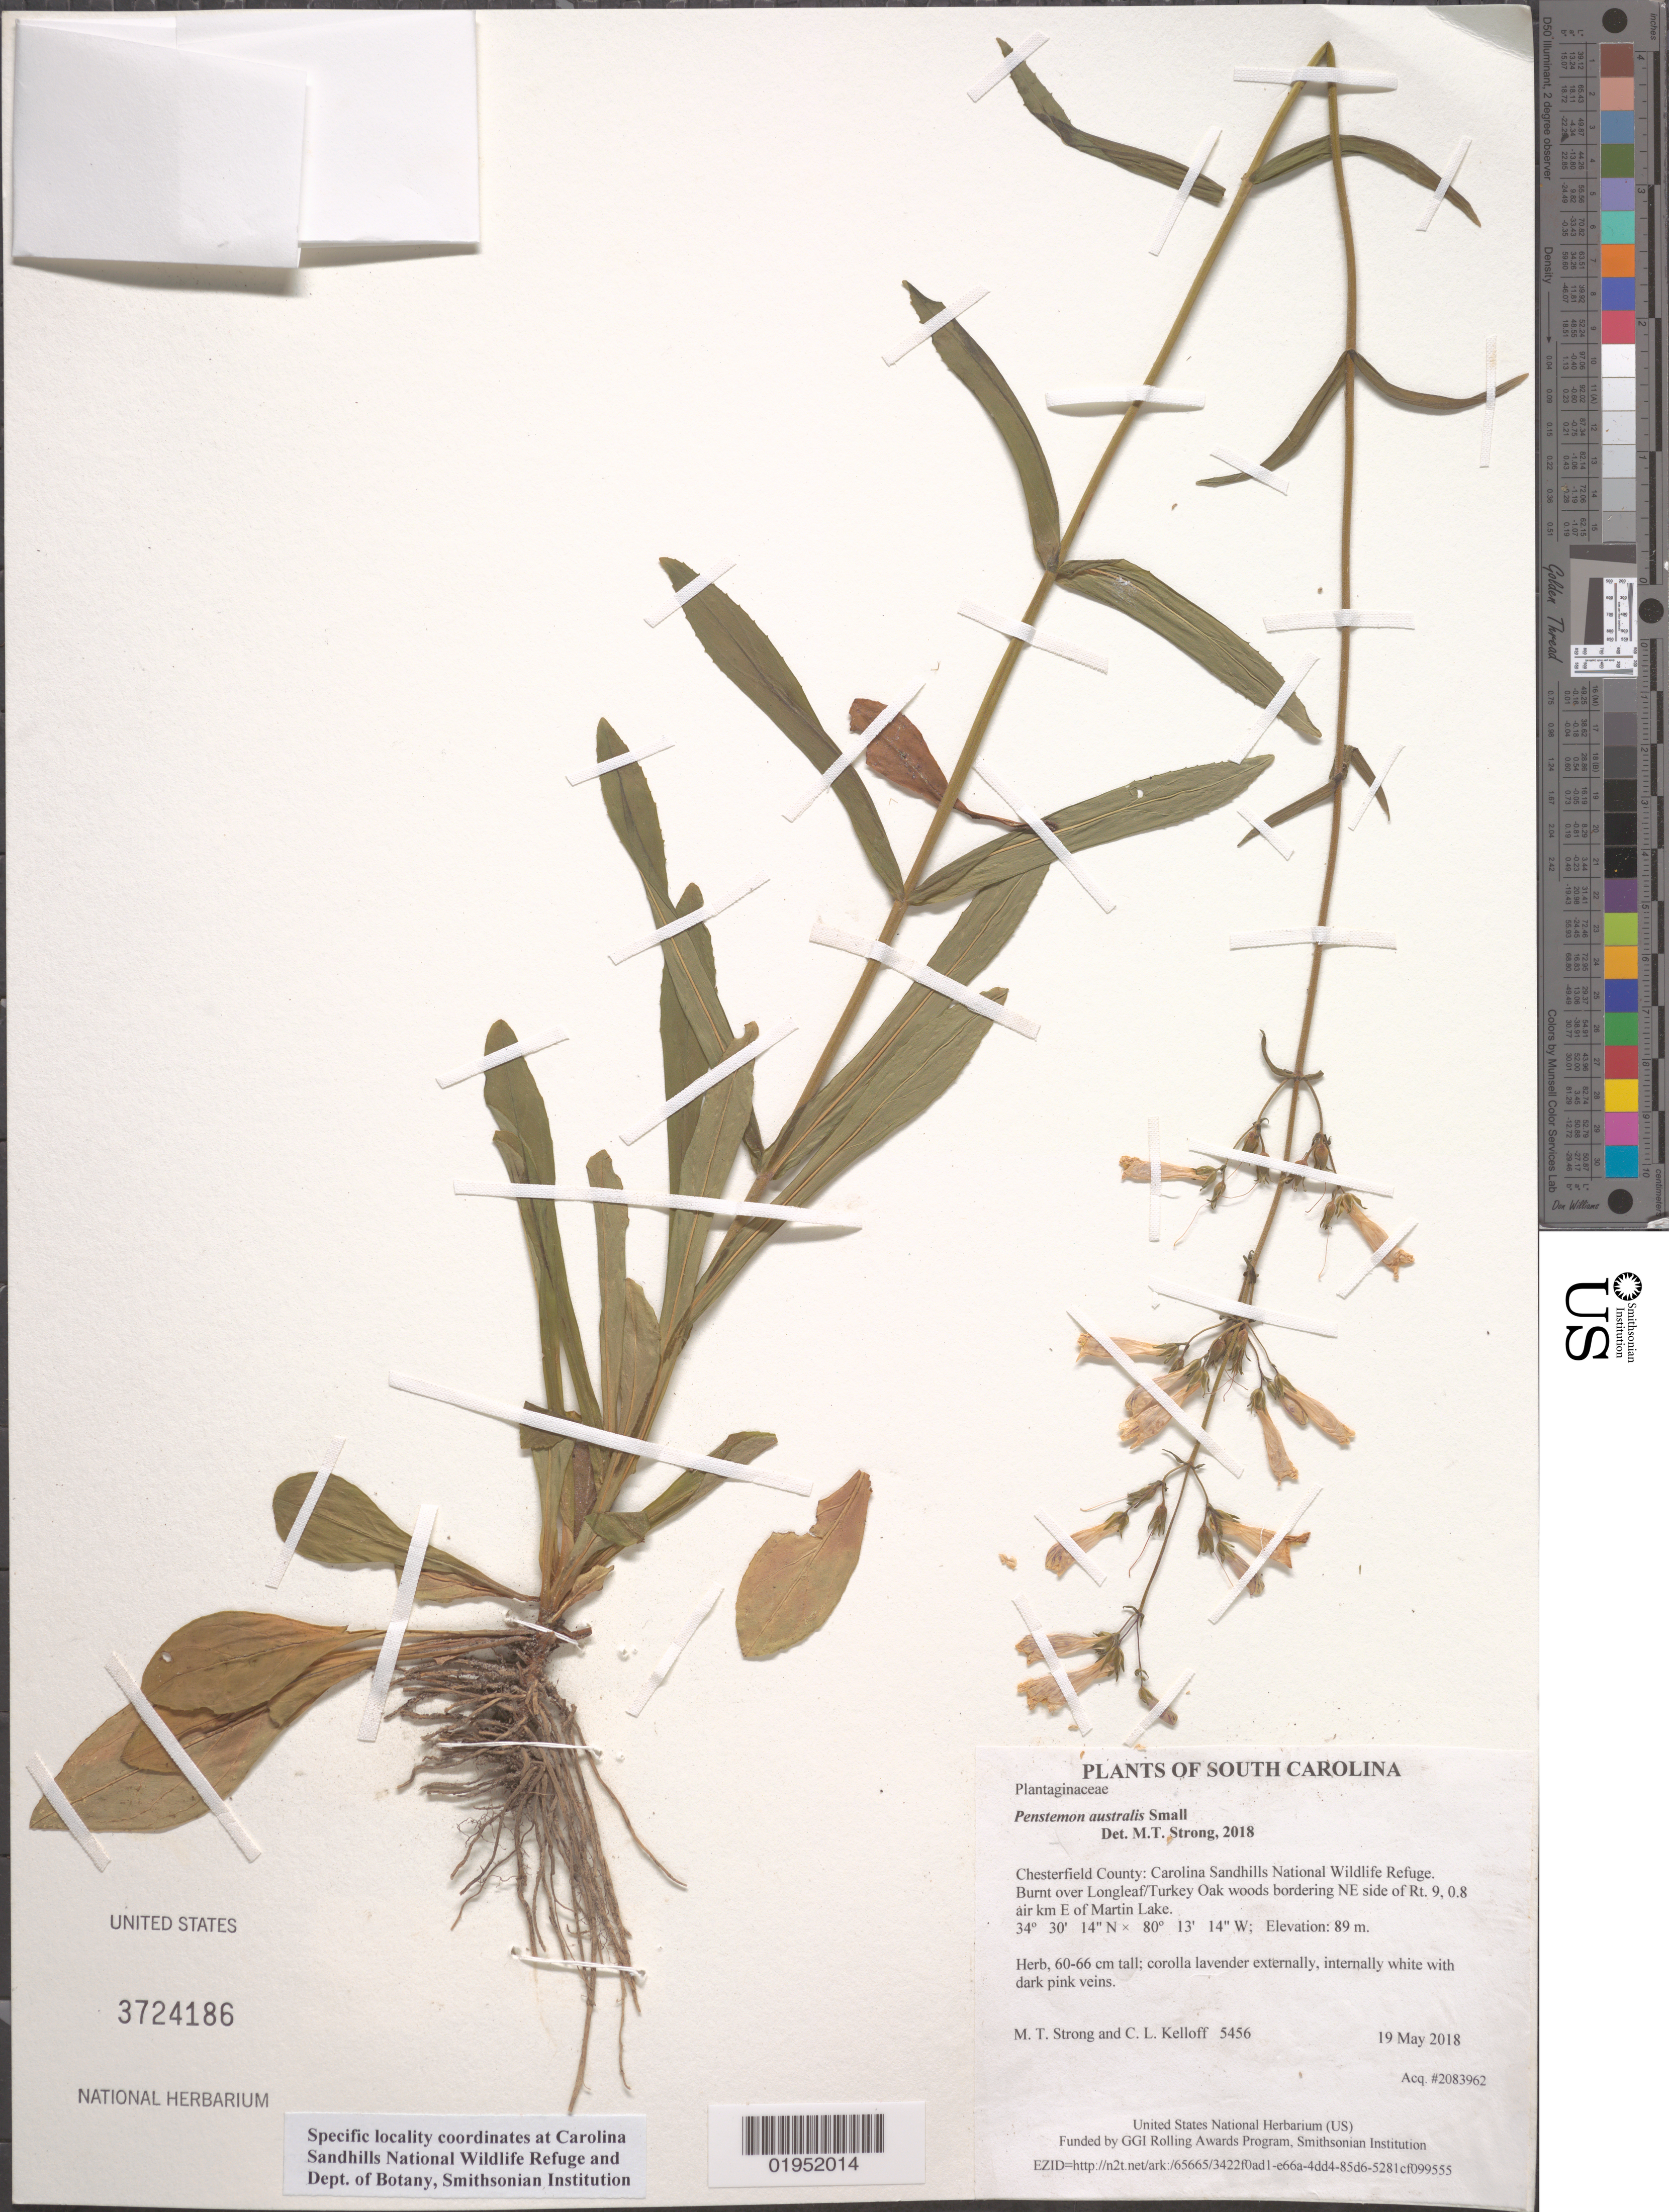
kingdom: Plantae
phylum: Tracheophyta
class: Magnoliopsida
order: Lamiales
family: Plantaginaceae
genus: Penstemon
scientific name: Penstemon australis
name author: Small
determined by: Strong, Mark T., (BOT), Smithsonian Institution - National Museum of Natural History (UNITED STATES)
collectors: M. T. Strong & C. L. Kelloff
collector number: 5456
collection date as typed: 19 May 2018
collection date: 2018-05-19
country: United States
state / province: South Carolina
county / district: Chesterfield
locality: Carolina Sandhills National Wildlife Refuge. Burnt over Longleaf/Turkey Oak woods bordering NE side of Rt. 9, 0.8 air km E of Martin Lake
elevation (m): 89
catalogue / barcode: US 3724186